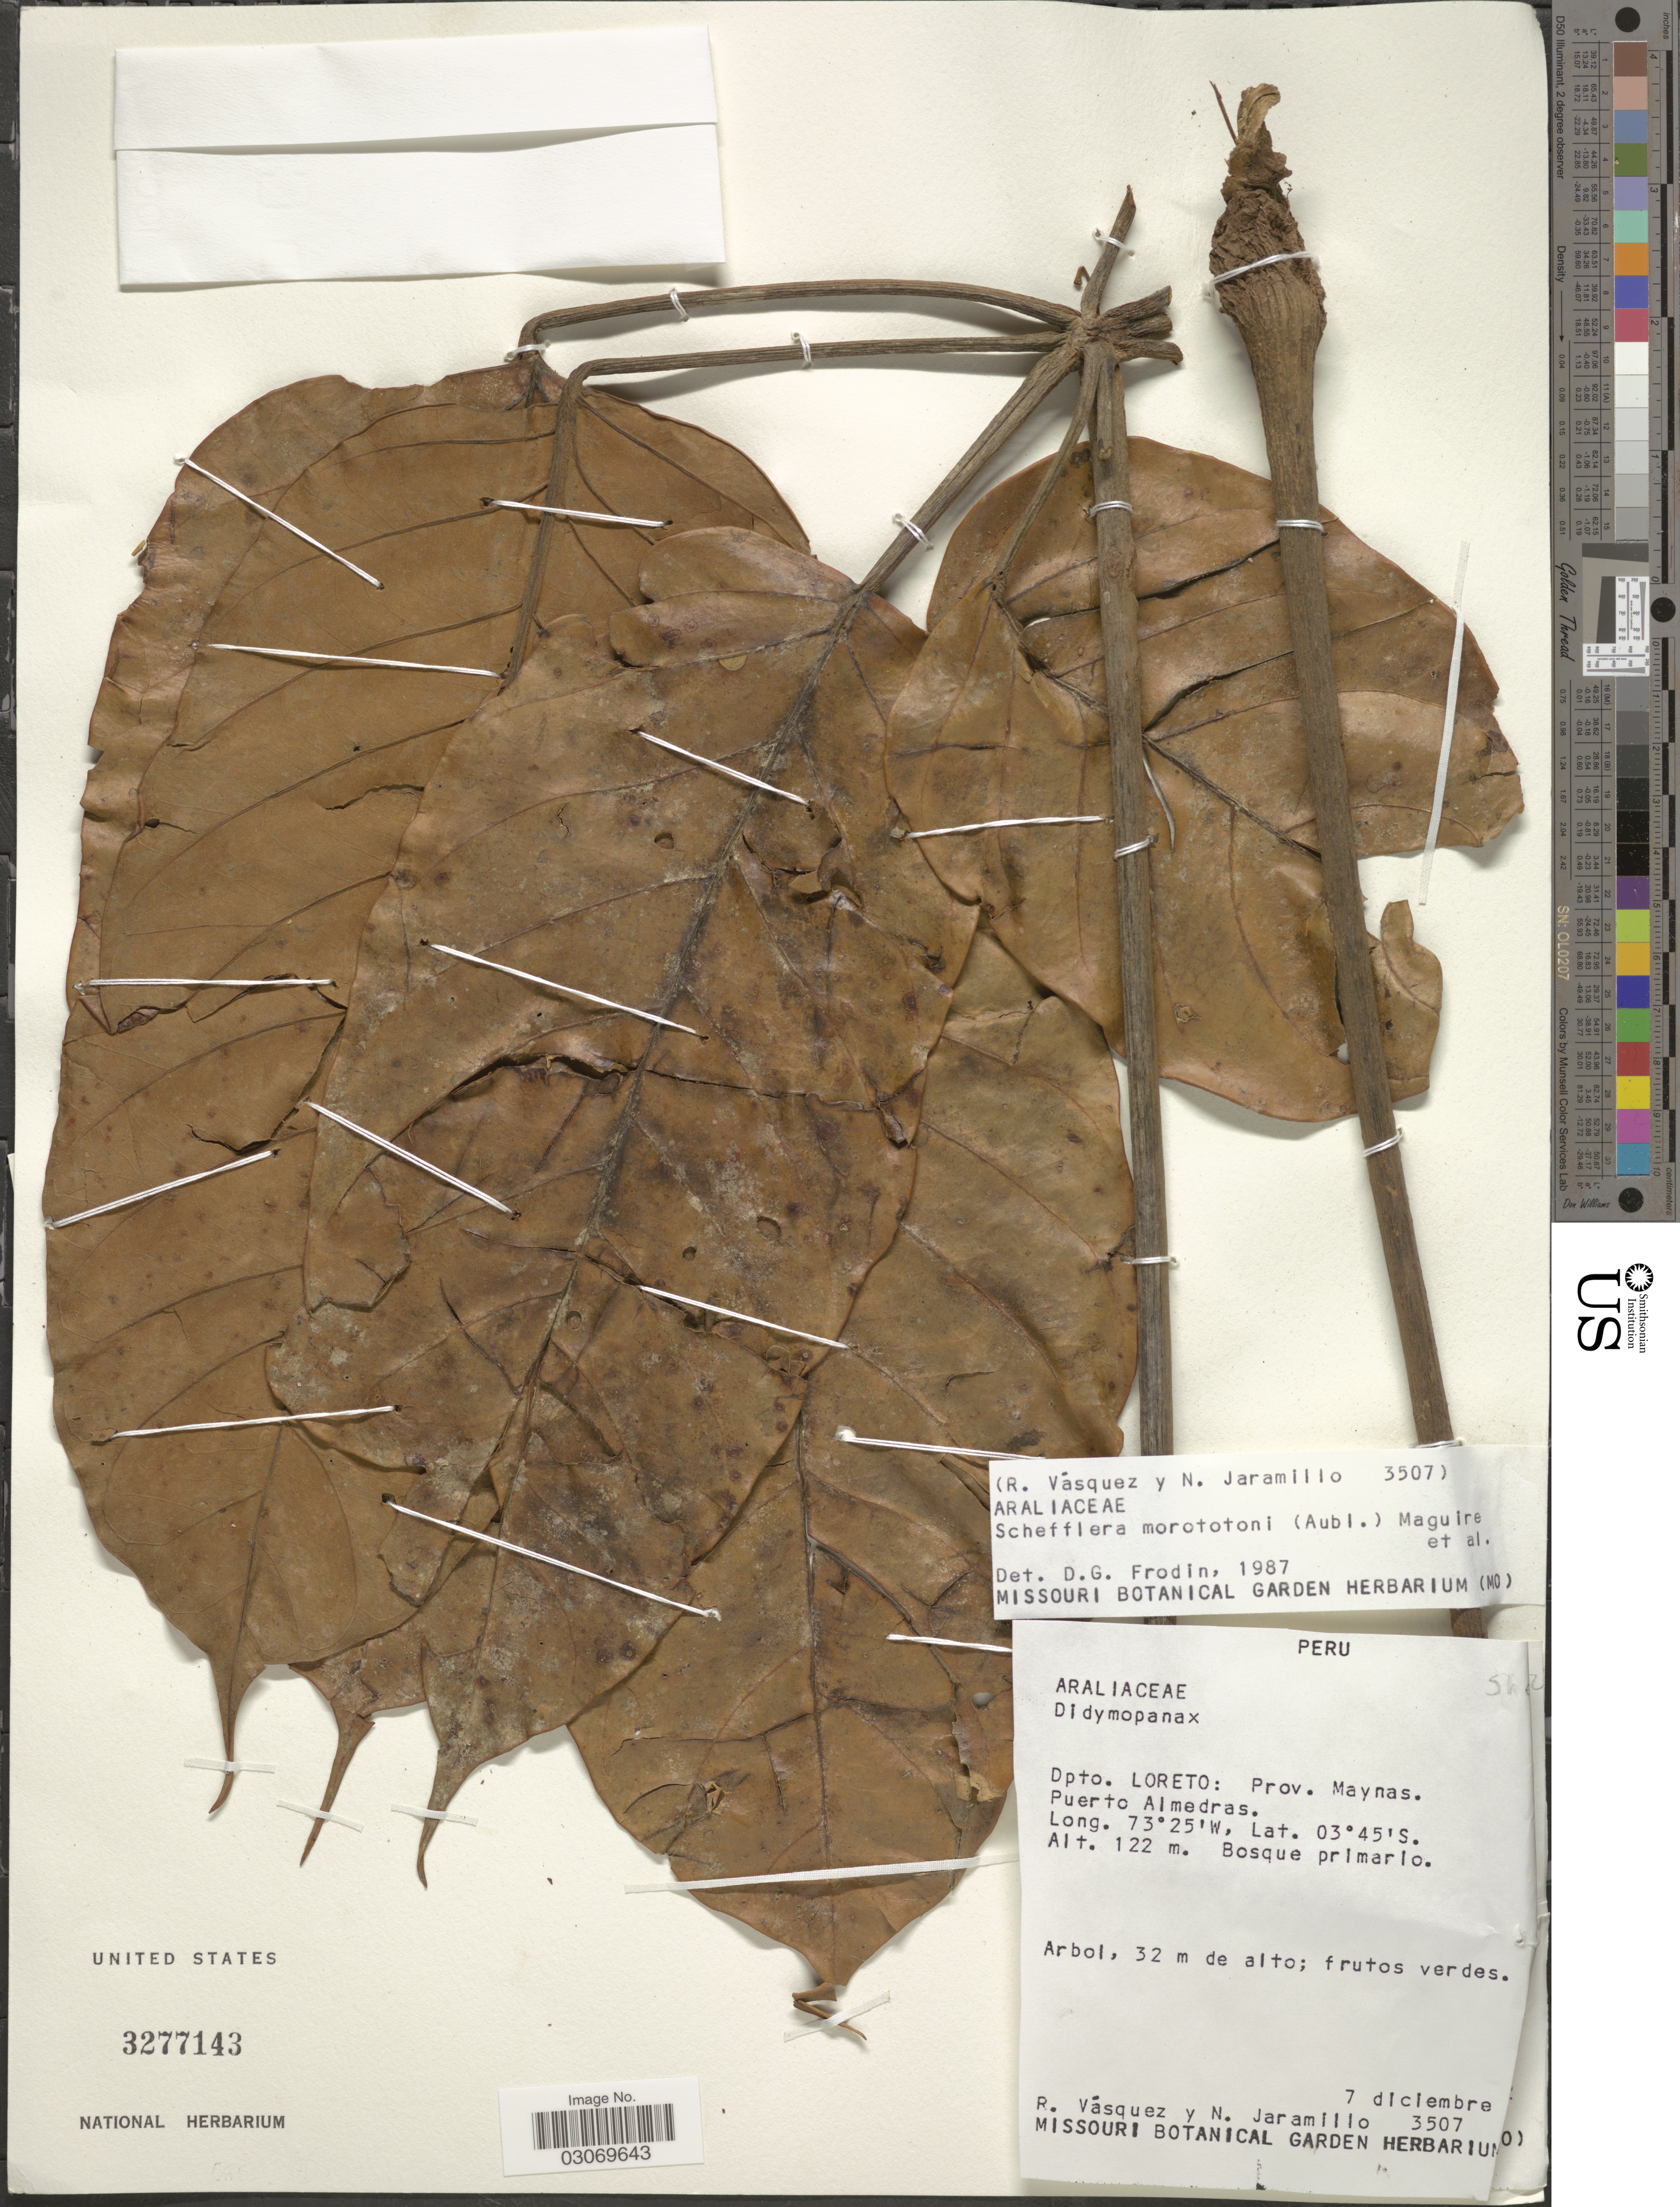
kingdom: Plantae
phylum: Tracheophyta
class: Magnoliopsida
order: Apiales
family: Araliaceae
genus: Schefflera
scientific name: Schefflera sp.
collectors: R. Vásquez & N. Jaramillo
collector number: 3507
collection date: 1900-12-07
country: Peru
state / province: Loreto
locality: Dpto. Loreto: Prov. Maynas. Puerto Almedras.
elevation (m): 122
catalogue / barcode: US 3277143